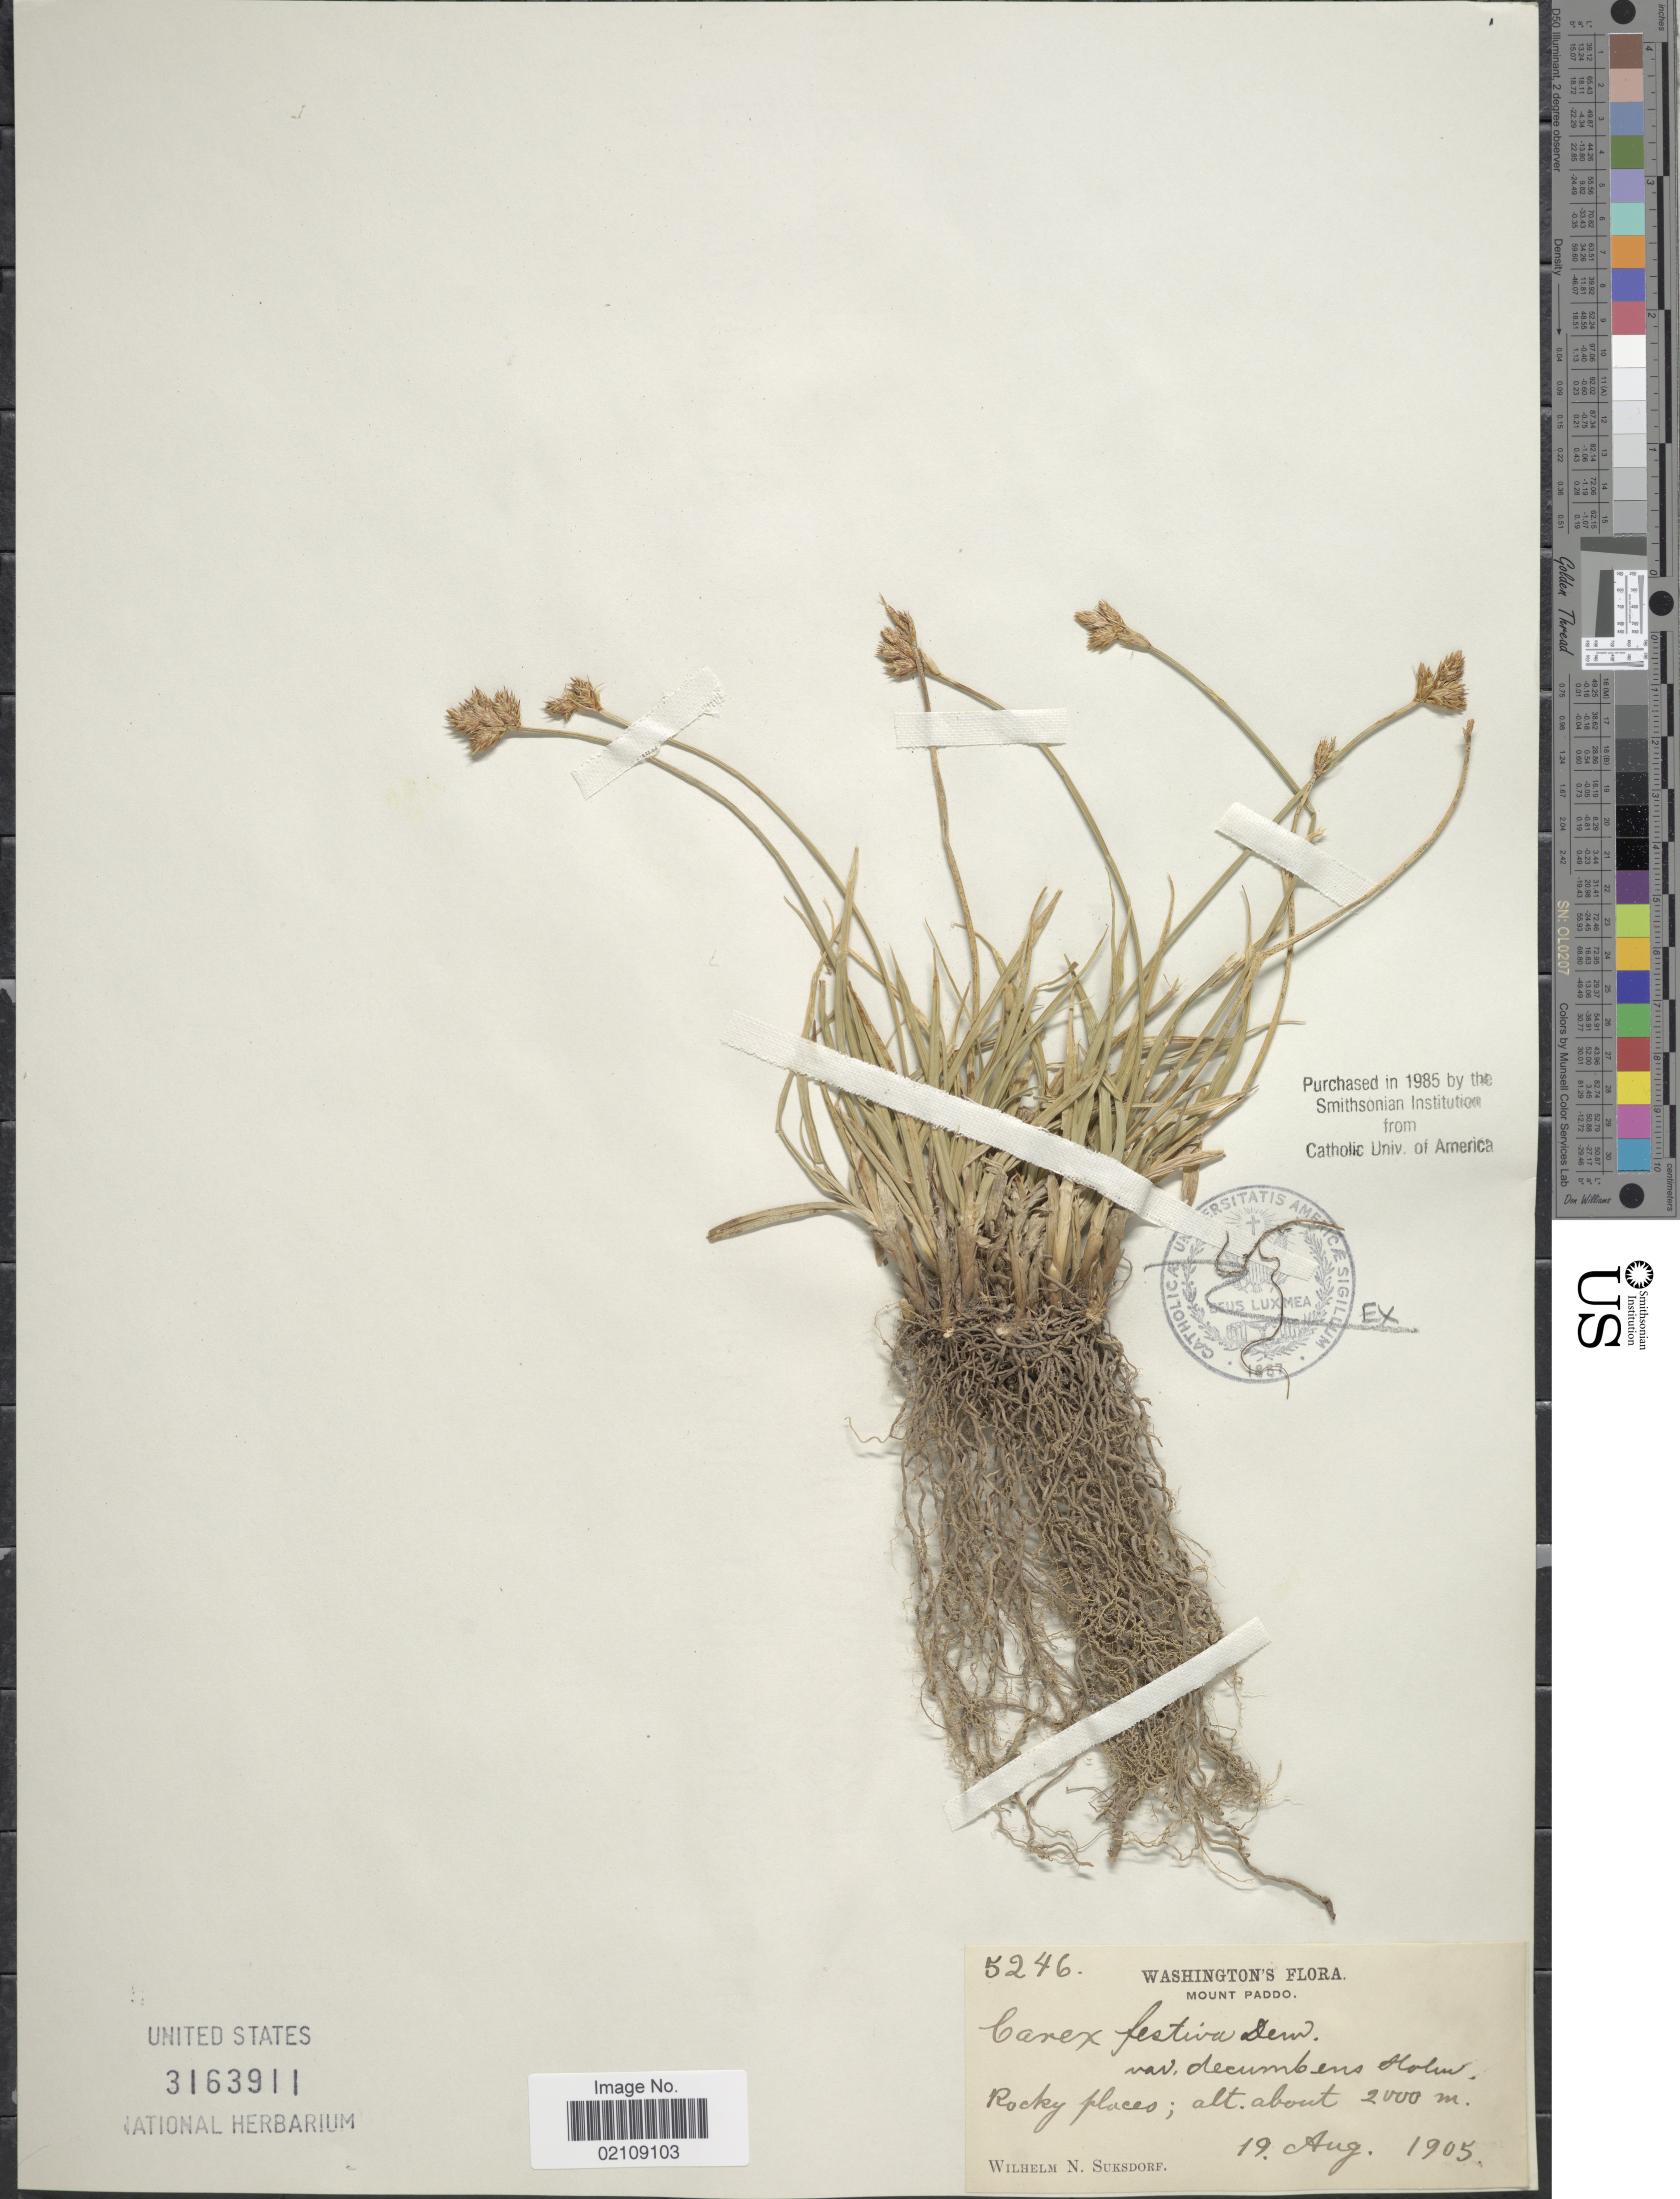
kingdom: Plantae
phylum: Tracheophyta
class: Liliopsida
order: Poales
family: Cyperaceae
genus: Carex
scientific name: Carex straminiformis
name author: L.H. Bailey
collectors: W. N. Suksdorf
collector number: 5246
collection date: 1905-08-19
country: United States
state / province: Washington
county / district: Skamania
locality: Mount Paddo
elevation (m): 2000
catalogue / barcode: US 3163911